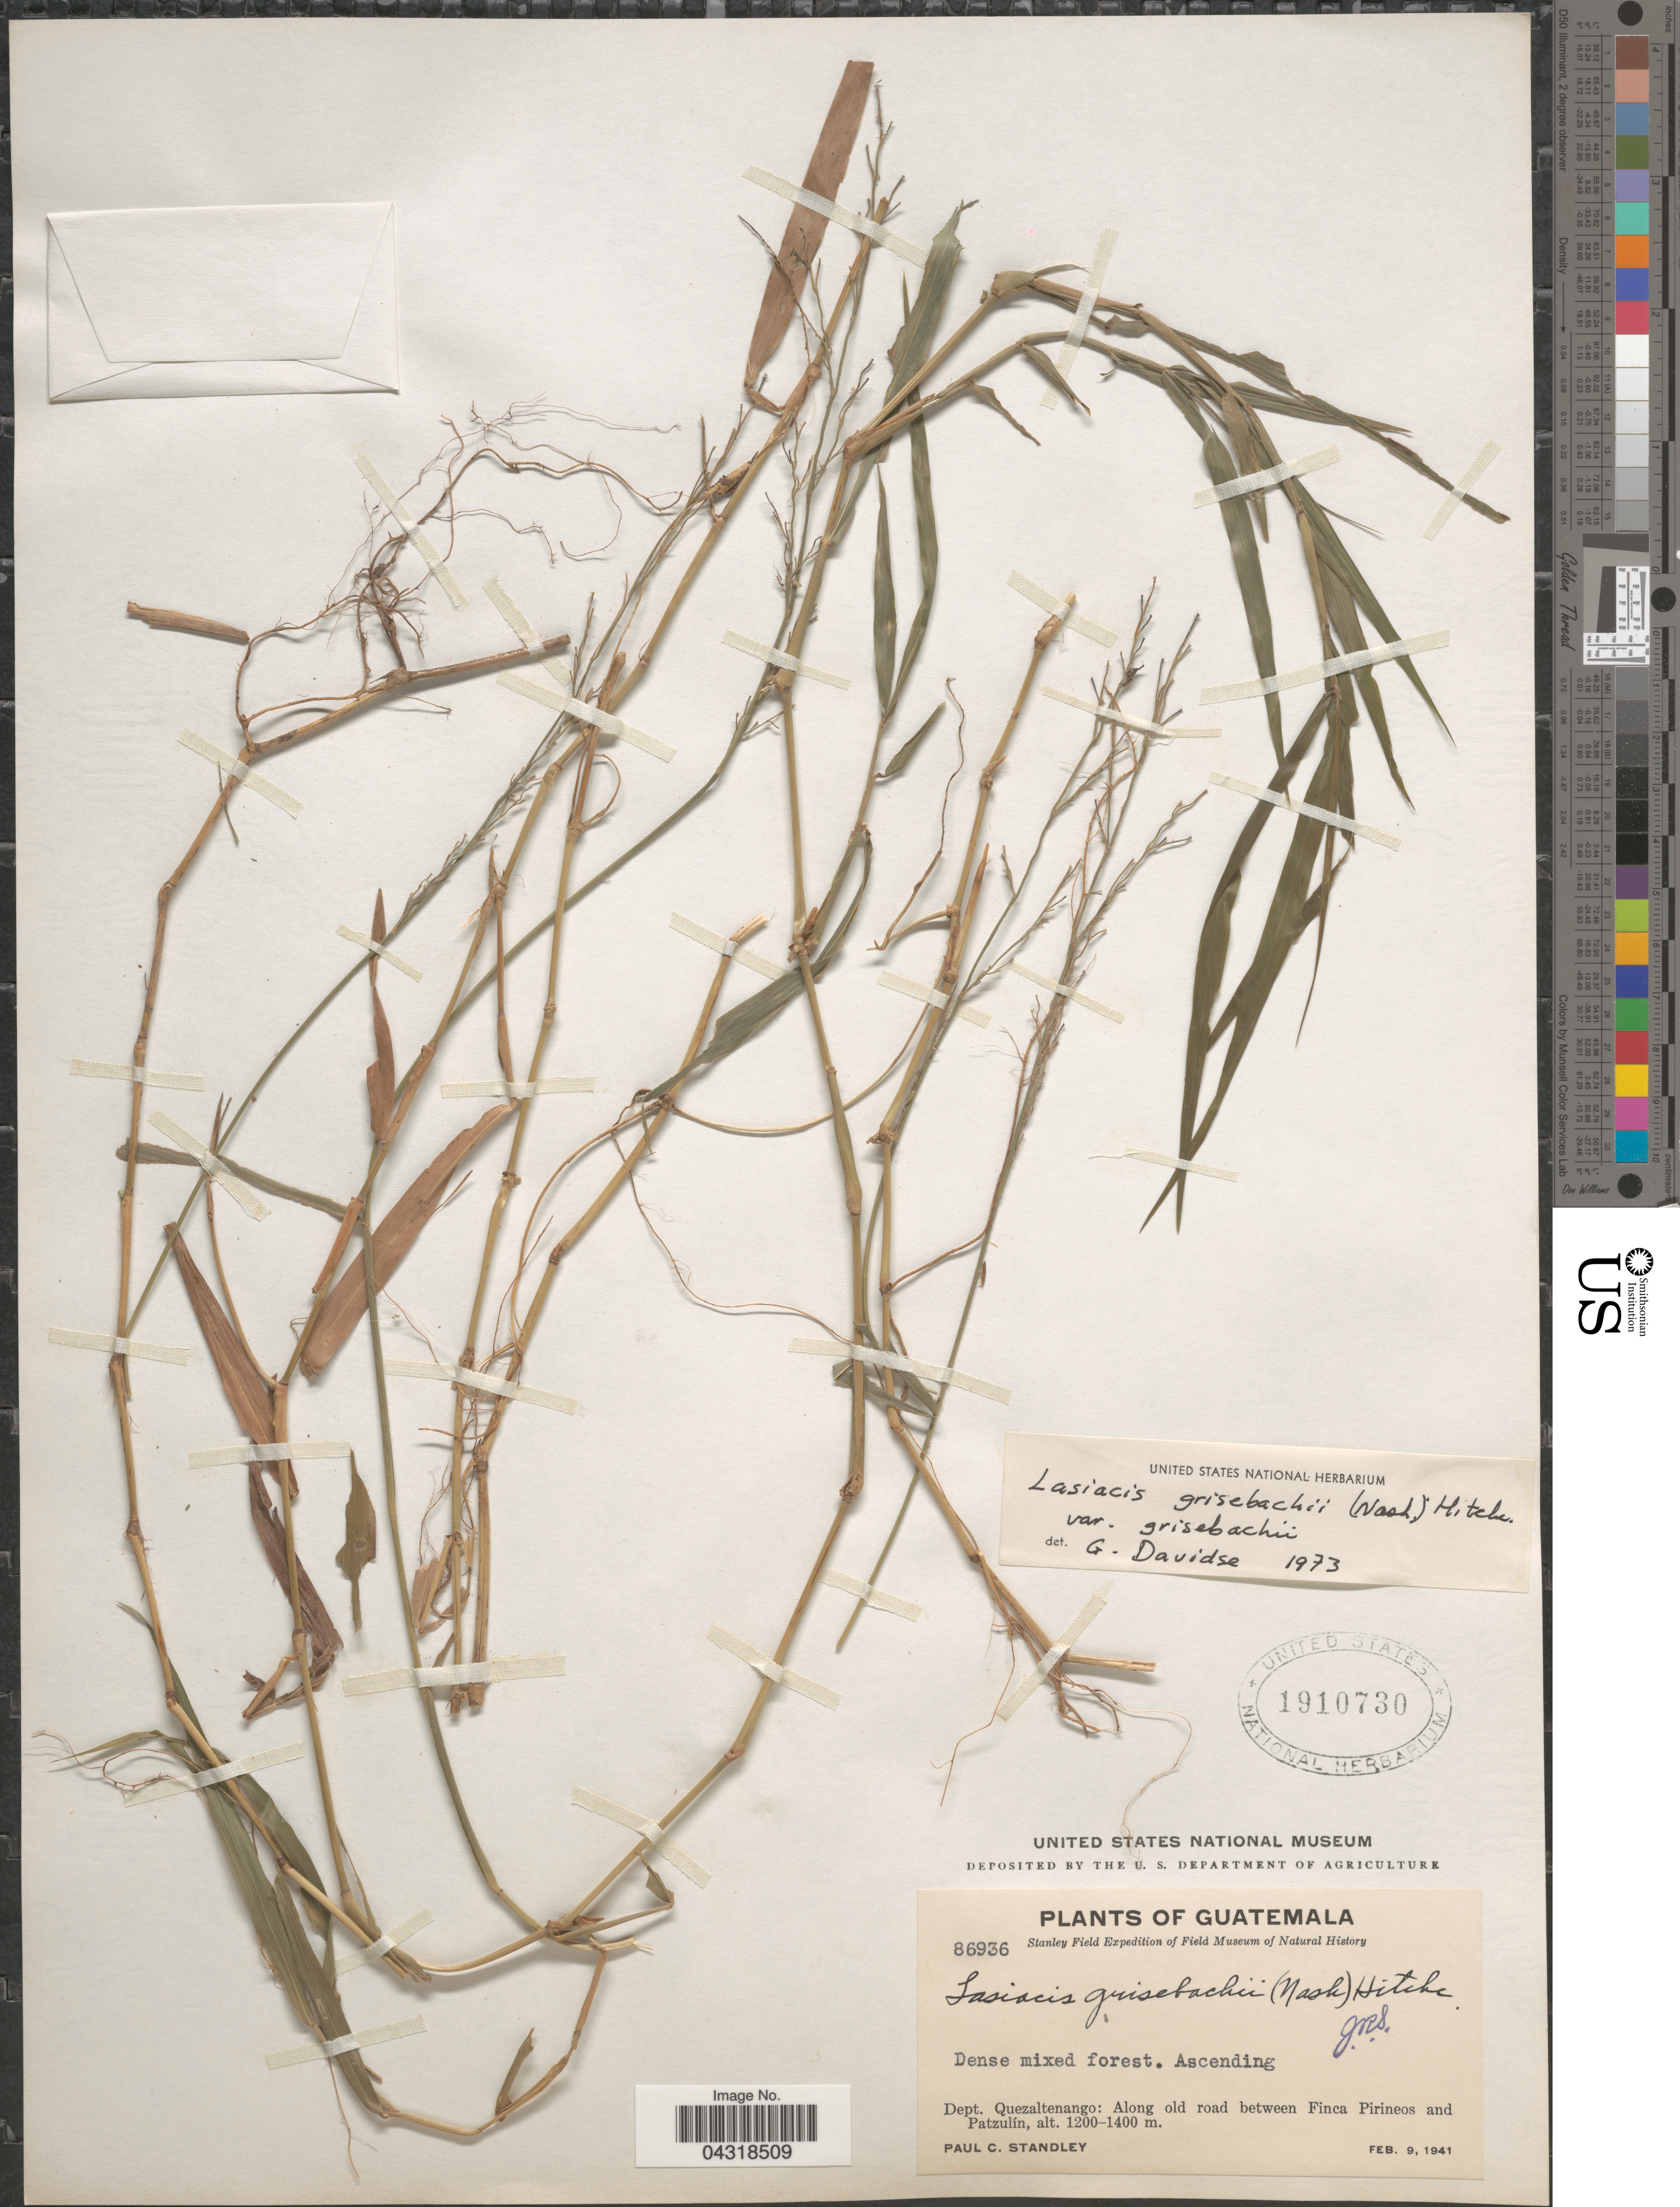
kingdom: Plantae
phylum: Tracheophyta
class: Liliopsida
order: Poales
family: Poaceae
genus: Lasiacis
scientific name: Lasiacis grisebachii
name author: (Nash) Hitchc.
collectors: P. C. Standley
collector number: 86936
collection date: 1941-02-09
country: Guatemala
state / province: Quetzaltenango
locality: Stanley Field Expedition. Dept. Quezaltenango: Along old road between Finca Pirineos and Patzulín.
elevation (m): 1200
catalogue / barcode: US 1910730